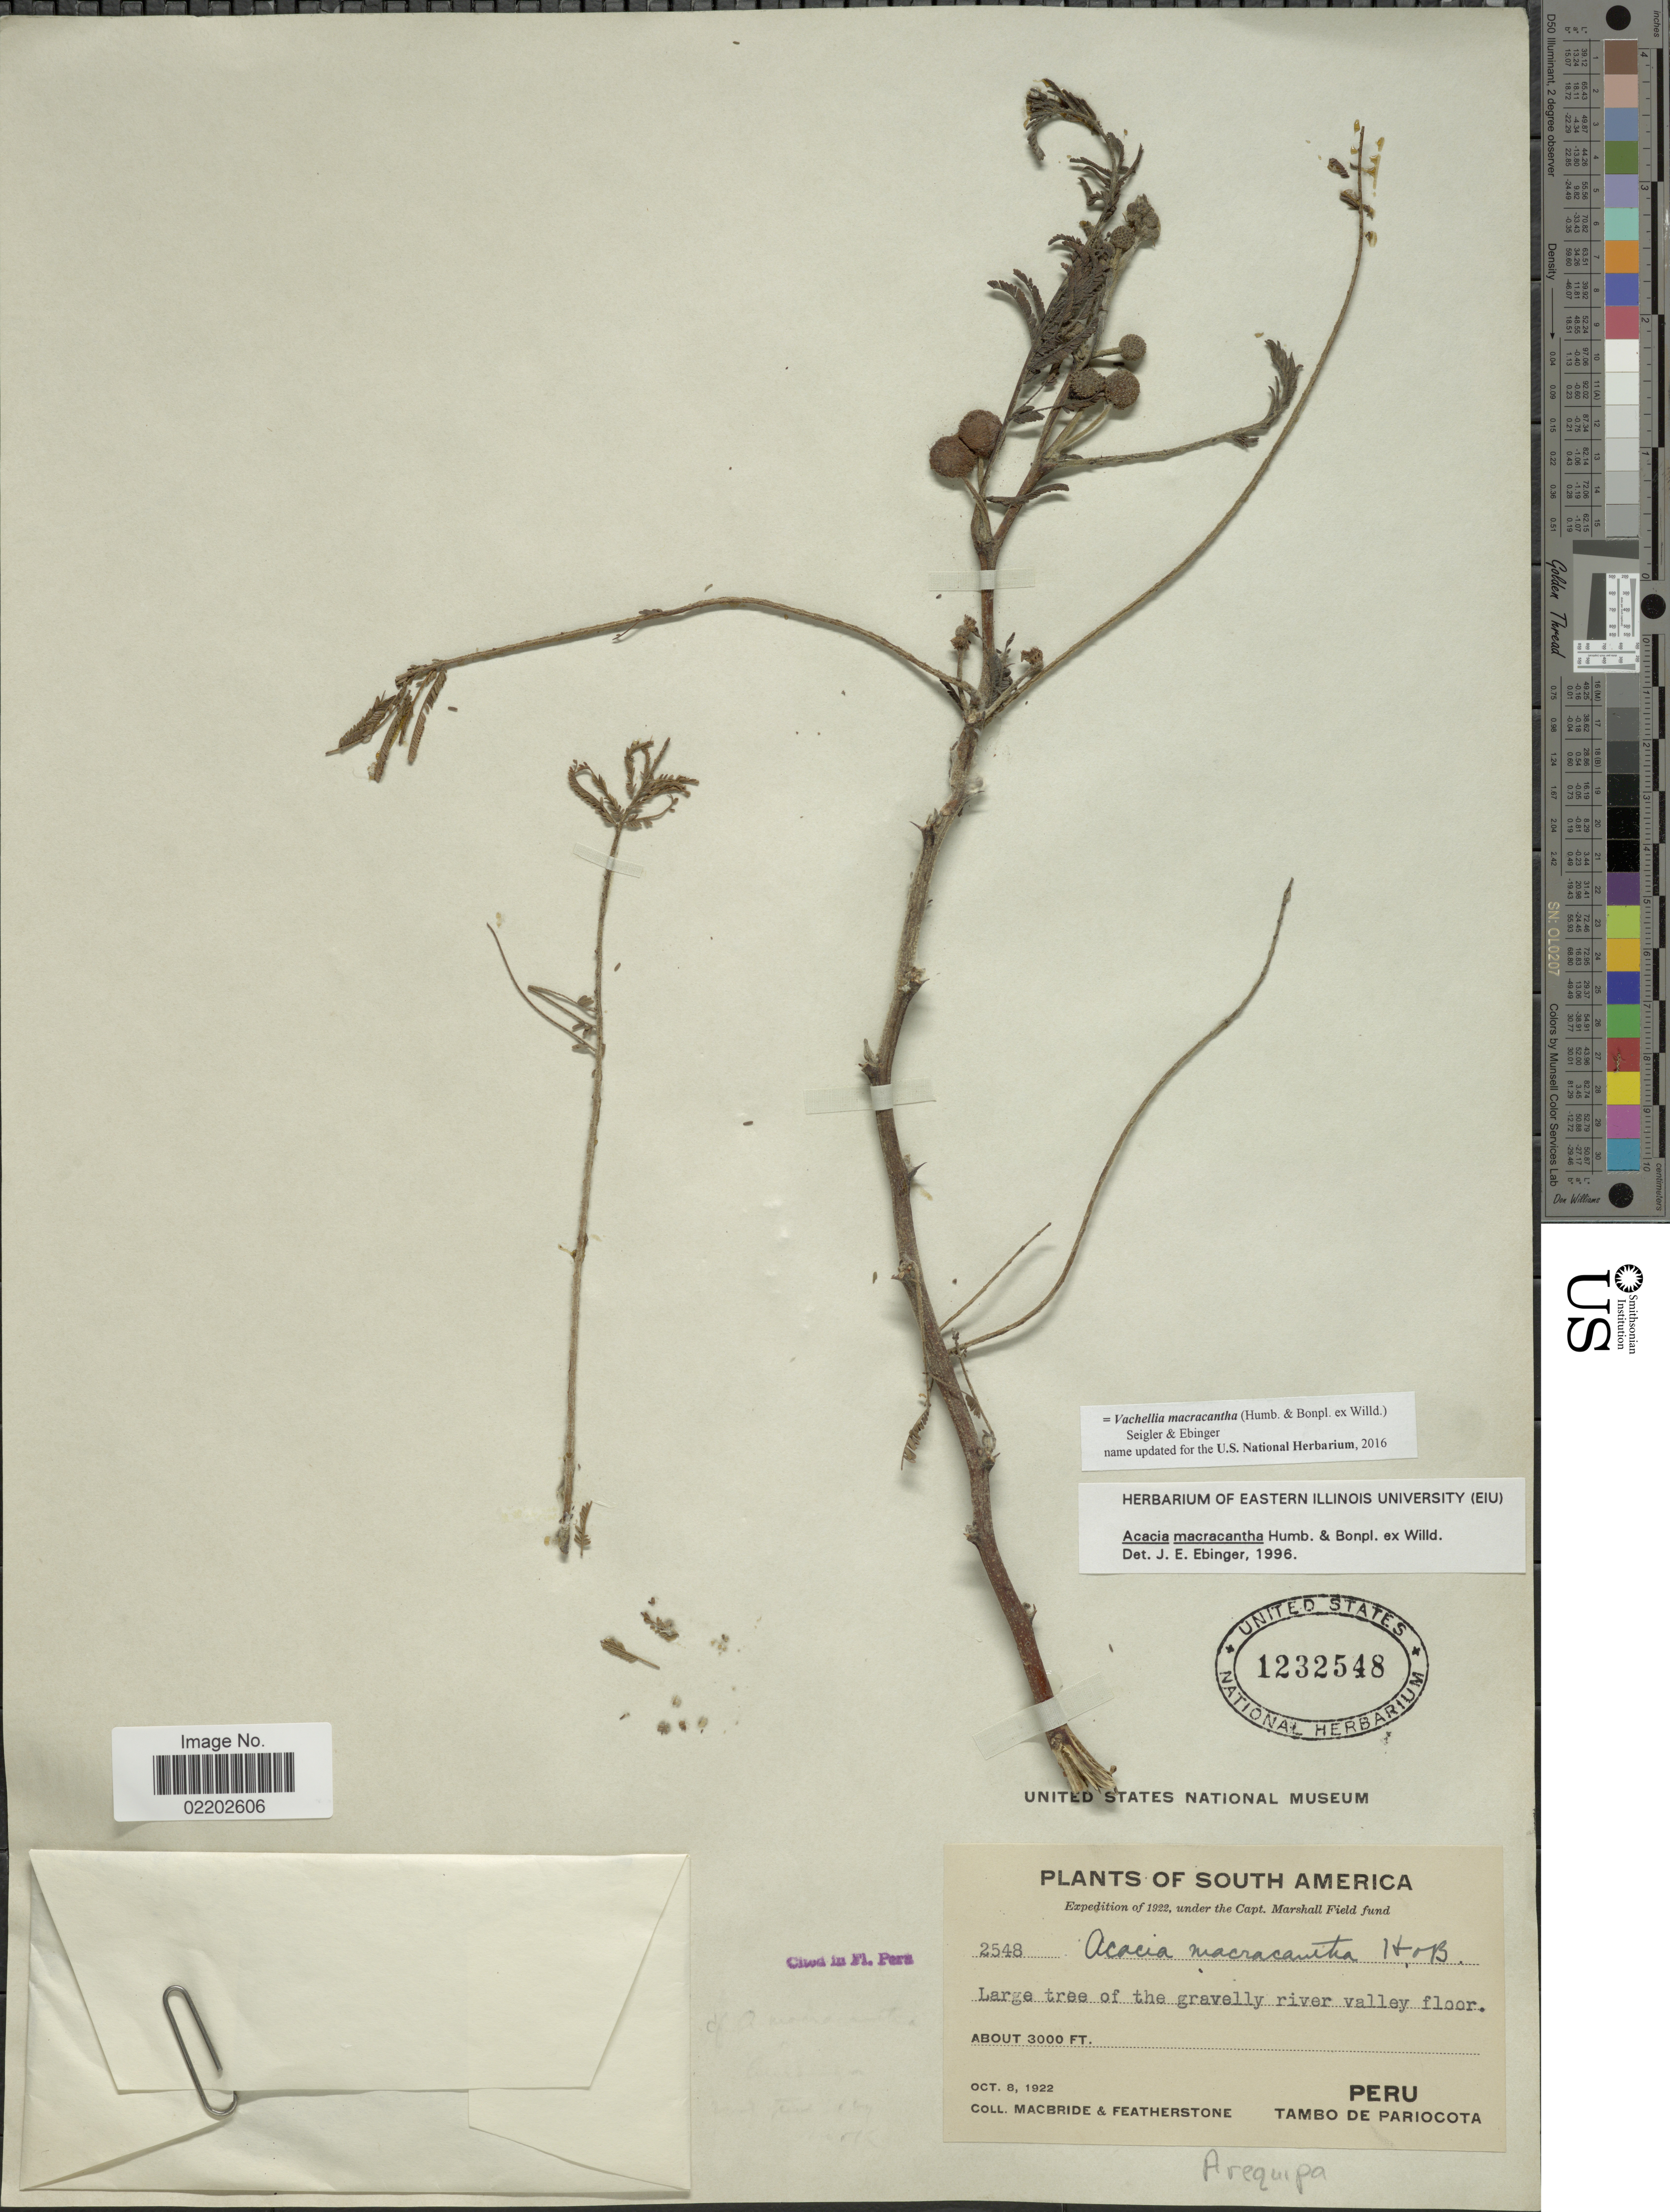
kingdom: Plantae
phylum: Tracheophyta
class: Magnoliopsida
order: Fabales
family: Fabaceae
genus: Vachellia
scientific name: Vachellia macracantha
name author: (Humb. & Bonpl. ex Willd.) Seigler & Ebinger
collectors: Macbride, -- & -. Featherstone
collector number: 2548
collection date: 1922-10-08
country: Peru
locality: Tambo de Pariocota.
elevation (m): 914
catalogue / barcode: US 1232548